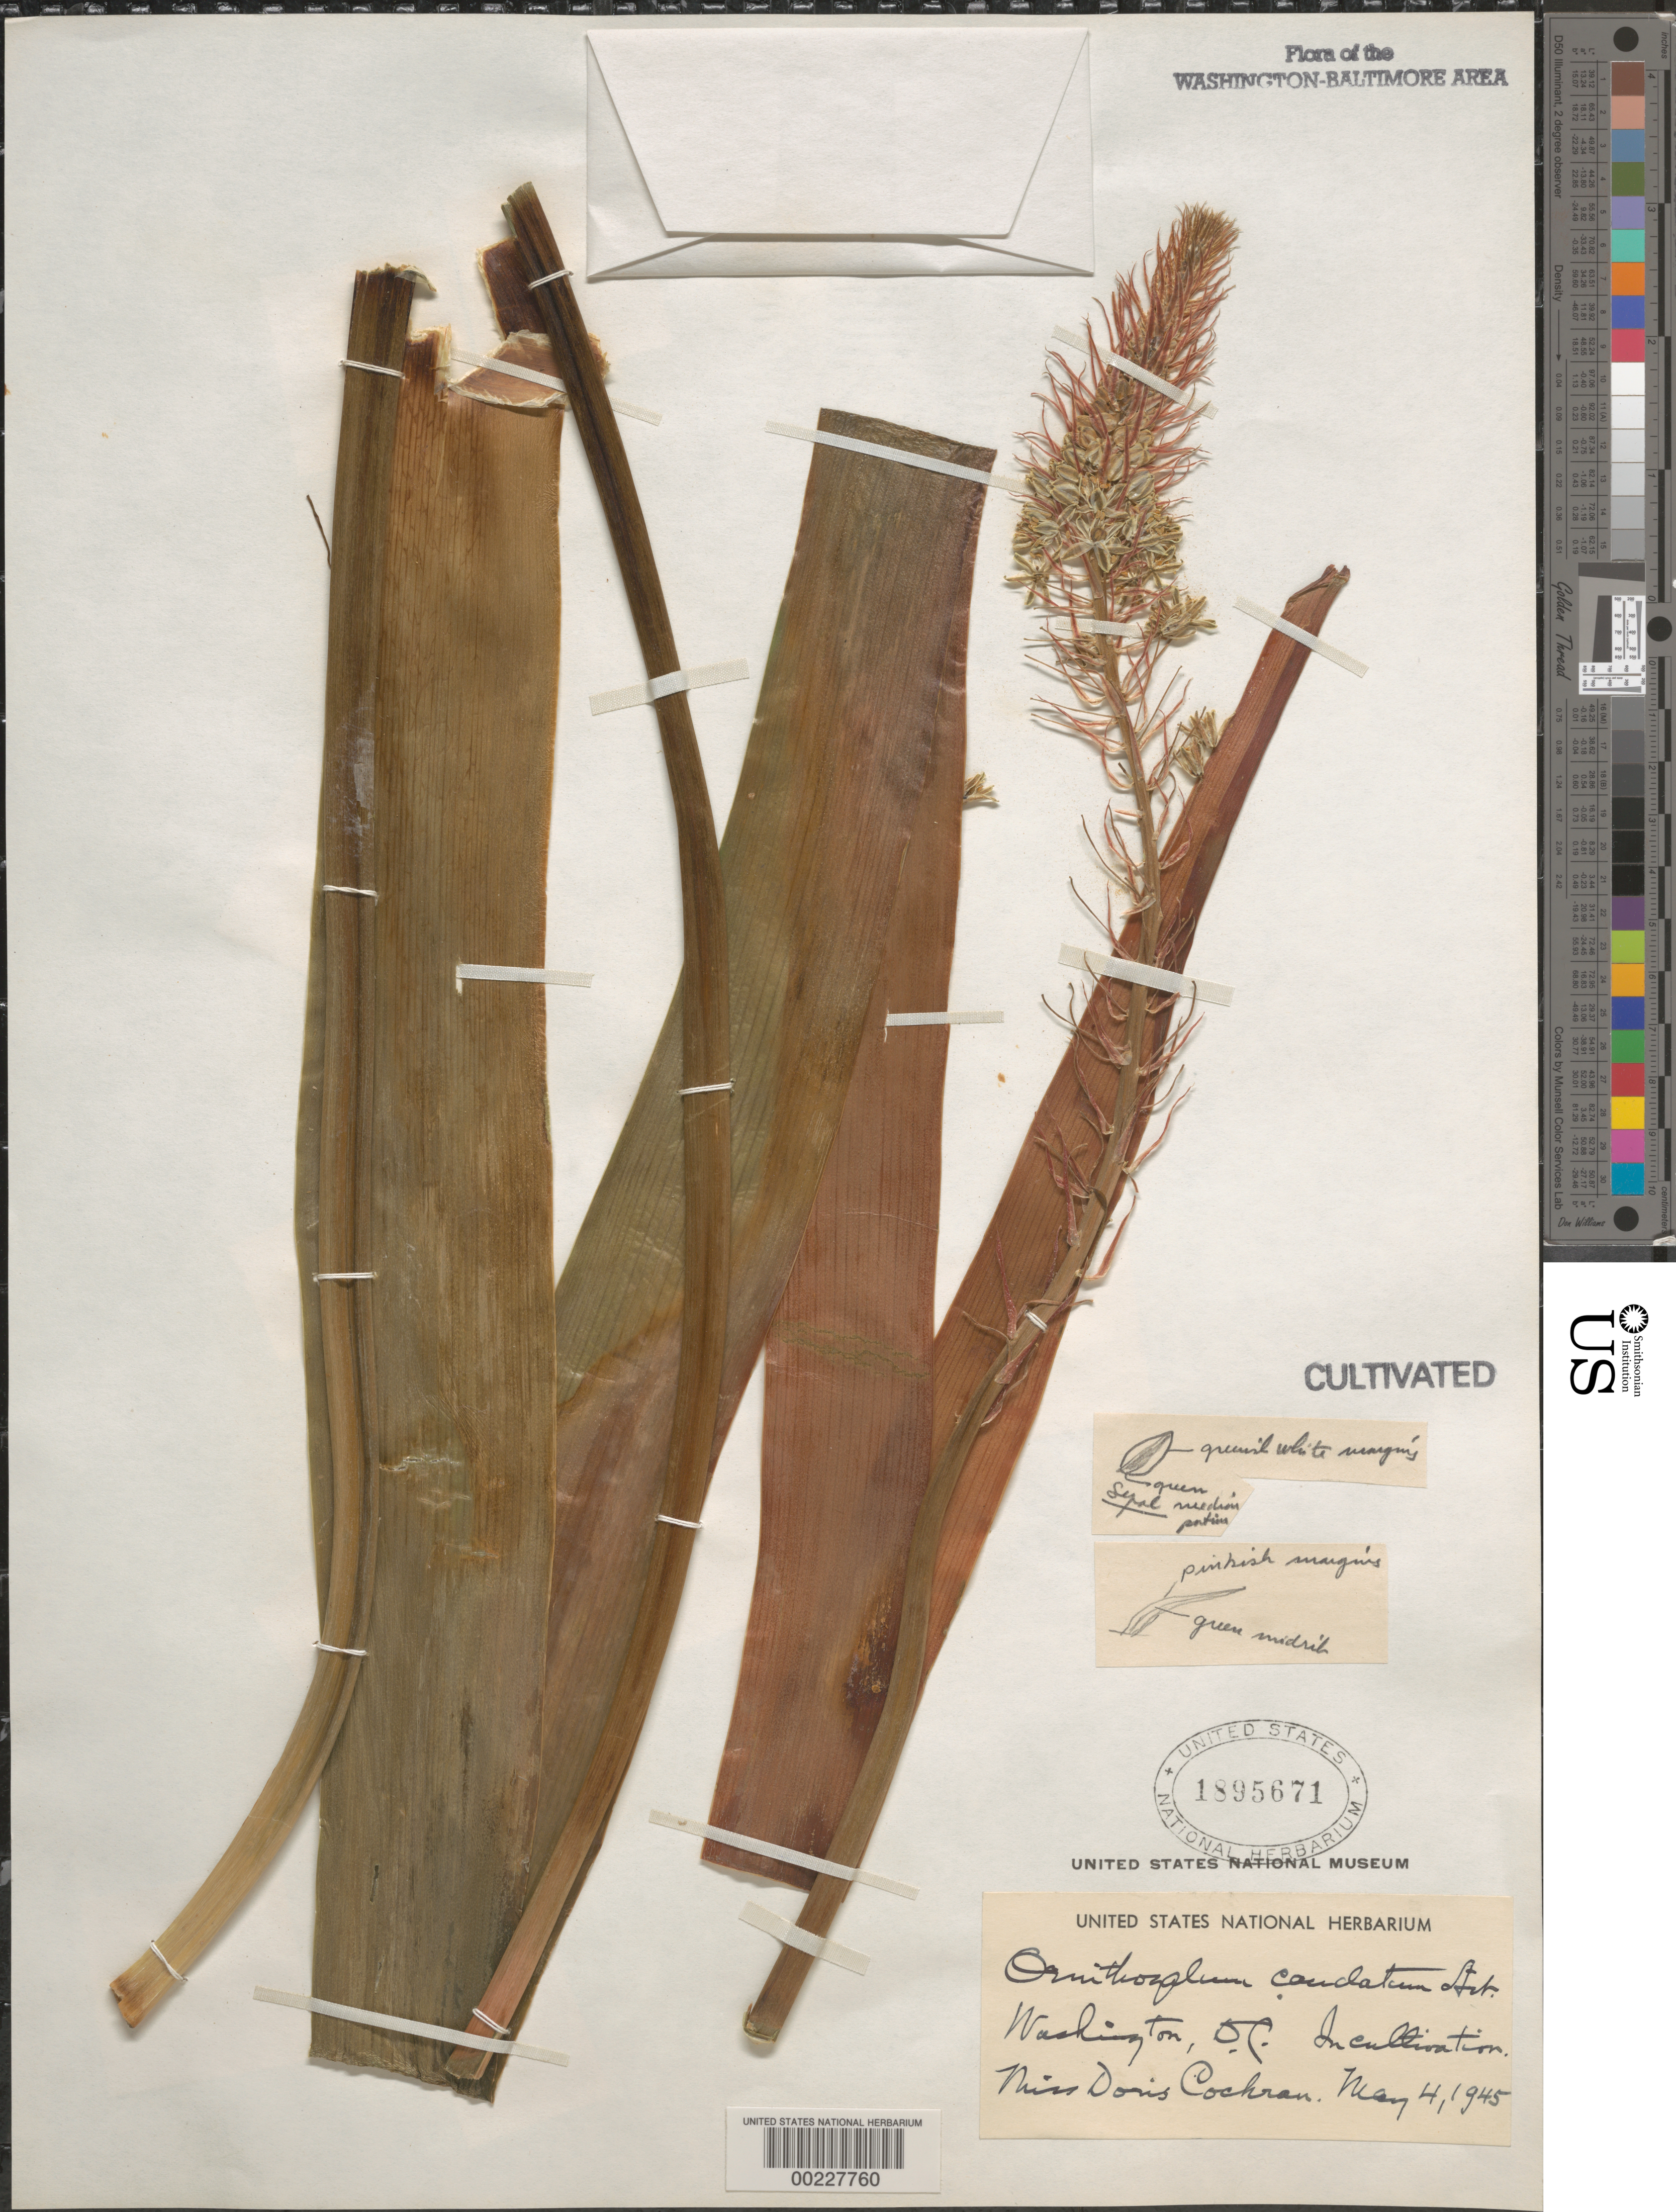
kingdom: Plantae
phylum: Tracheophyta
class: Liliopsida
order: Asparagales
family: Asparagaceae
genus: Ornithogalum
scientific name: Ornithogalum caudatum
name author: Aiton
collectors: D. M. Cochran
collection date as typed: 04 May 1945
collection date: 1945-05-04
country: United States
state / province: District of Columbia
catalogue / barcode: US 1895671